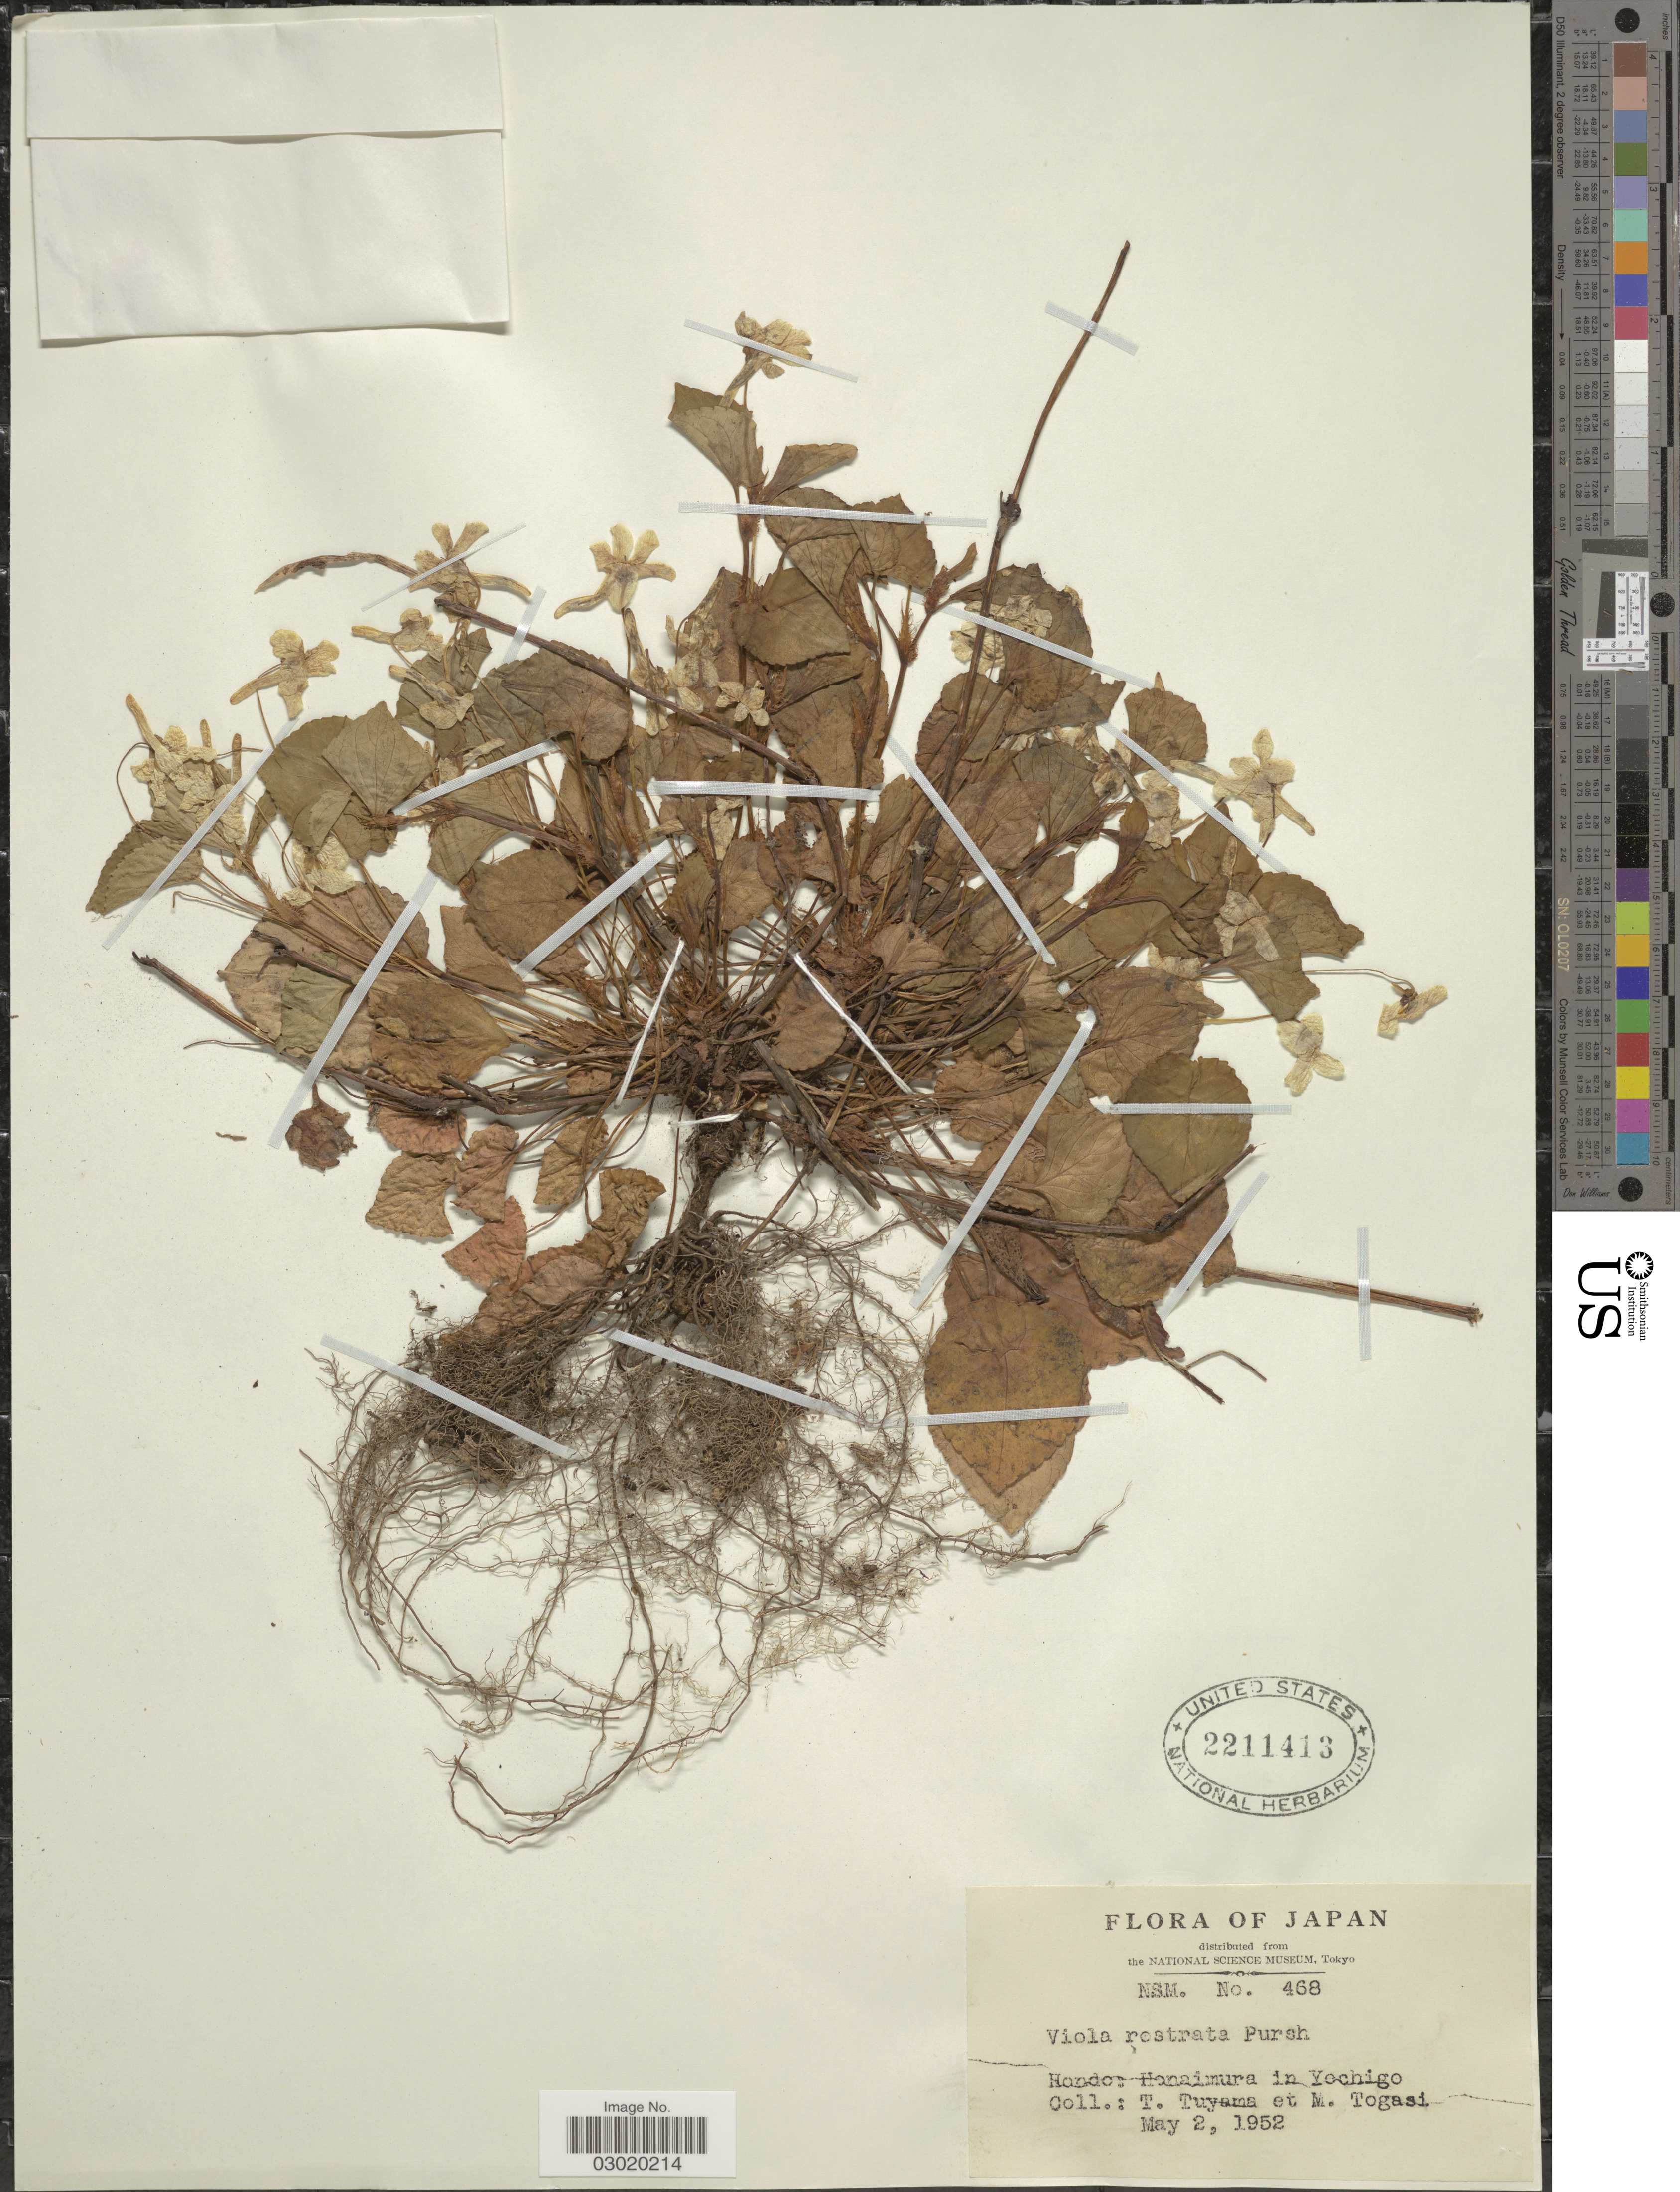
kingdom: Plantae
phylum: Tracheophyta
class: Magnoliopsida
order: Malpighiales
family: Violaceae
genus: Viola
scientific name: Viola rostrata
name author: Pursh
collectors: T. Tuyama & M. Togasi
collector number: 468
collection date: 1952-05-02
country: Japan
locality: Hondo: Honaimura in Yochigo.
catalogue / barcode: US 2211413